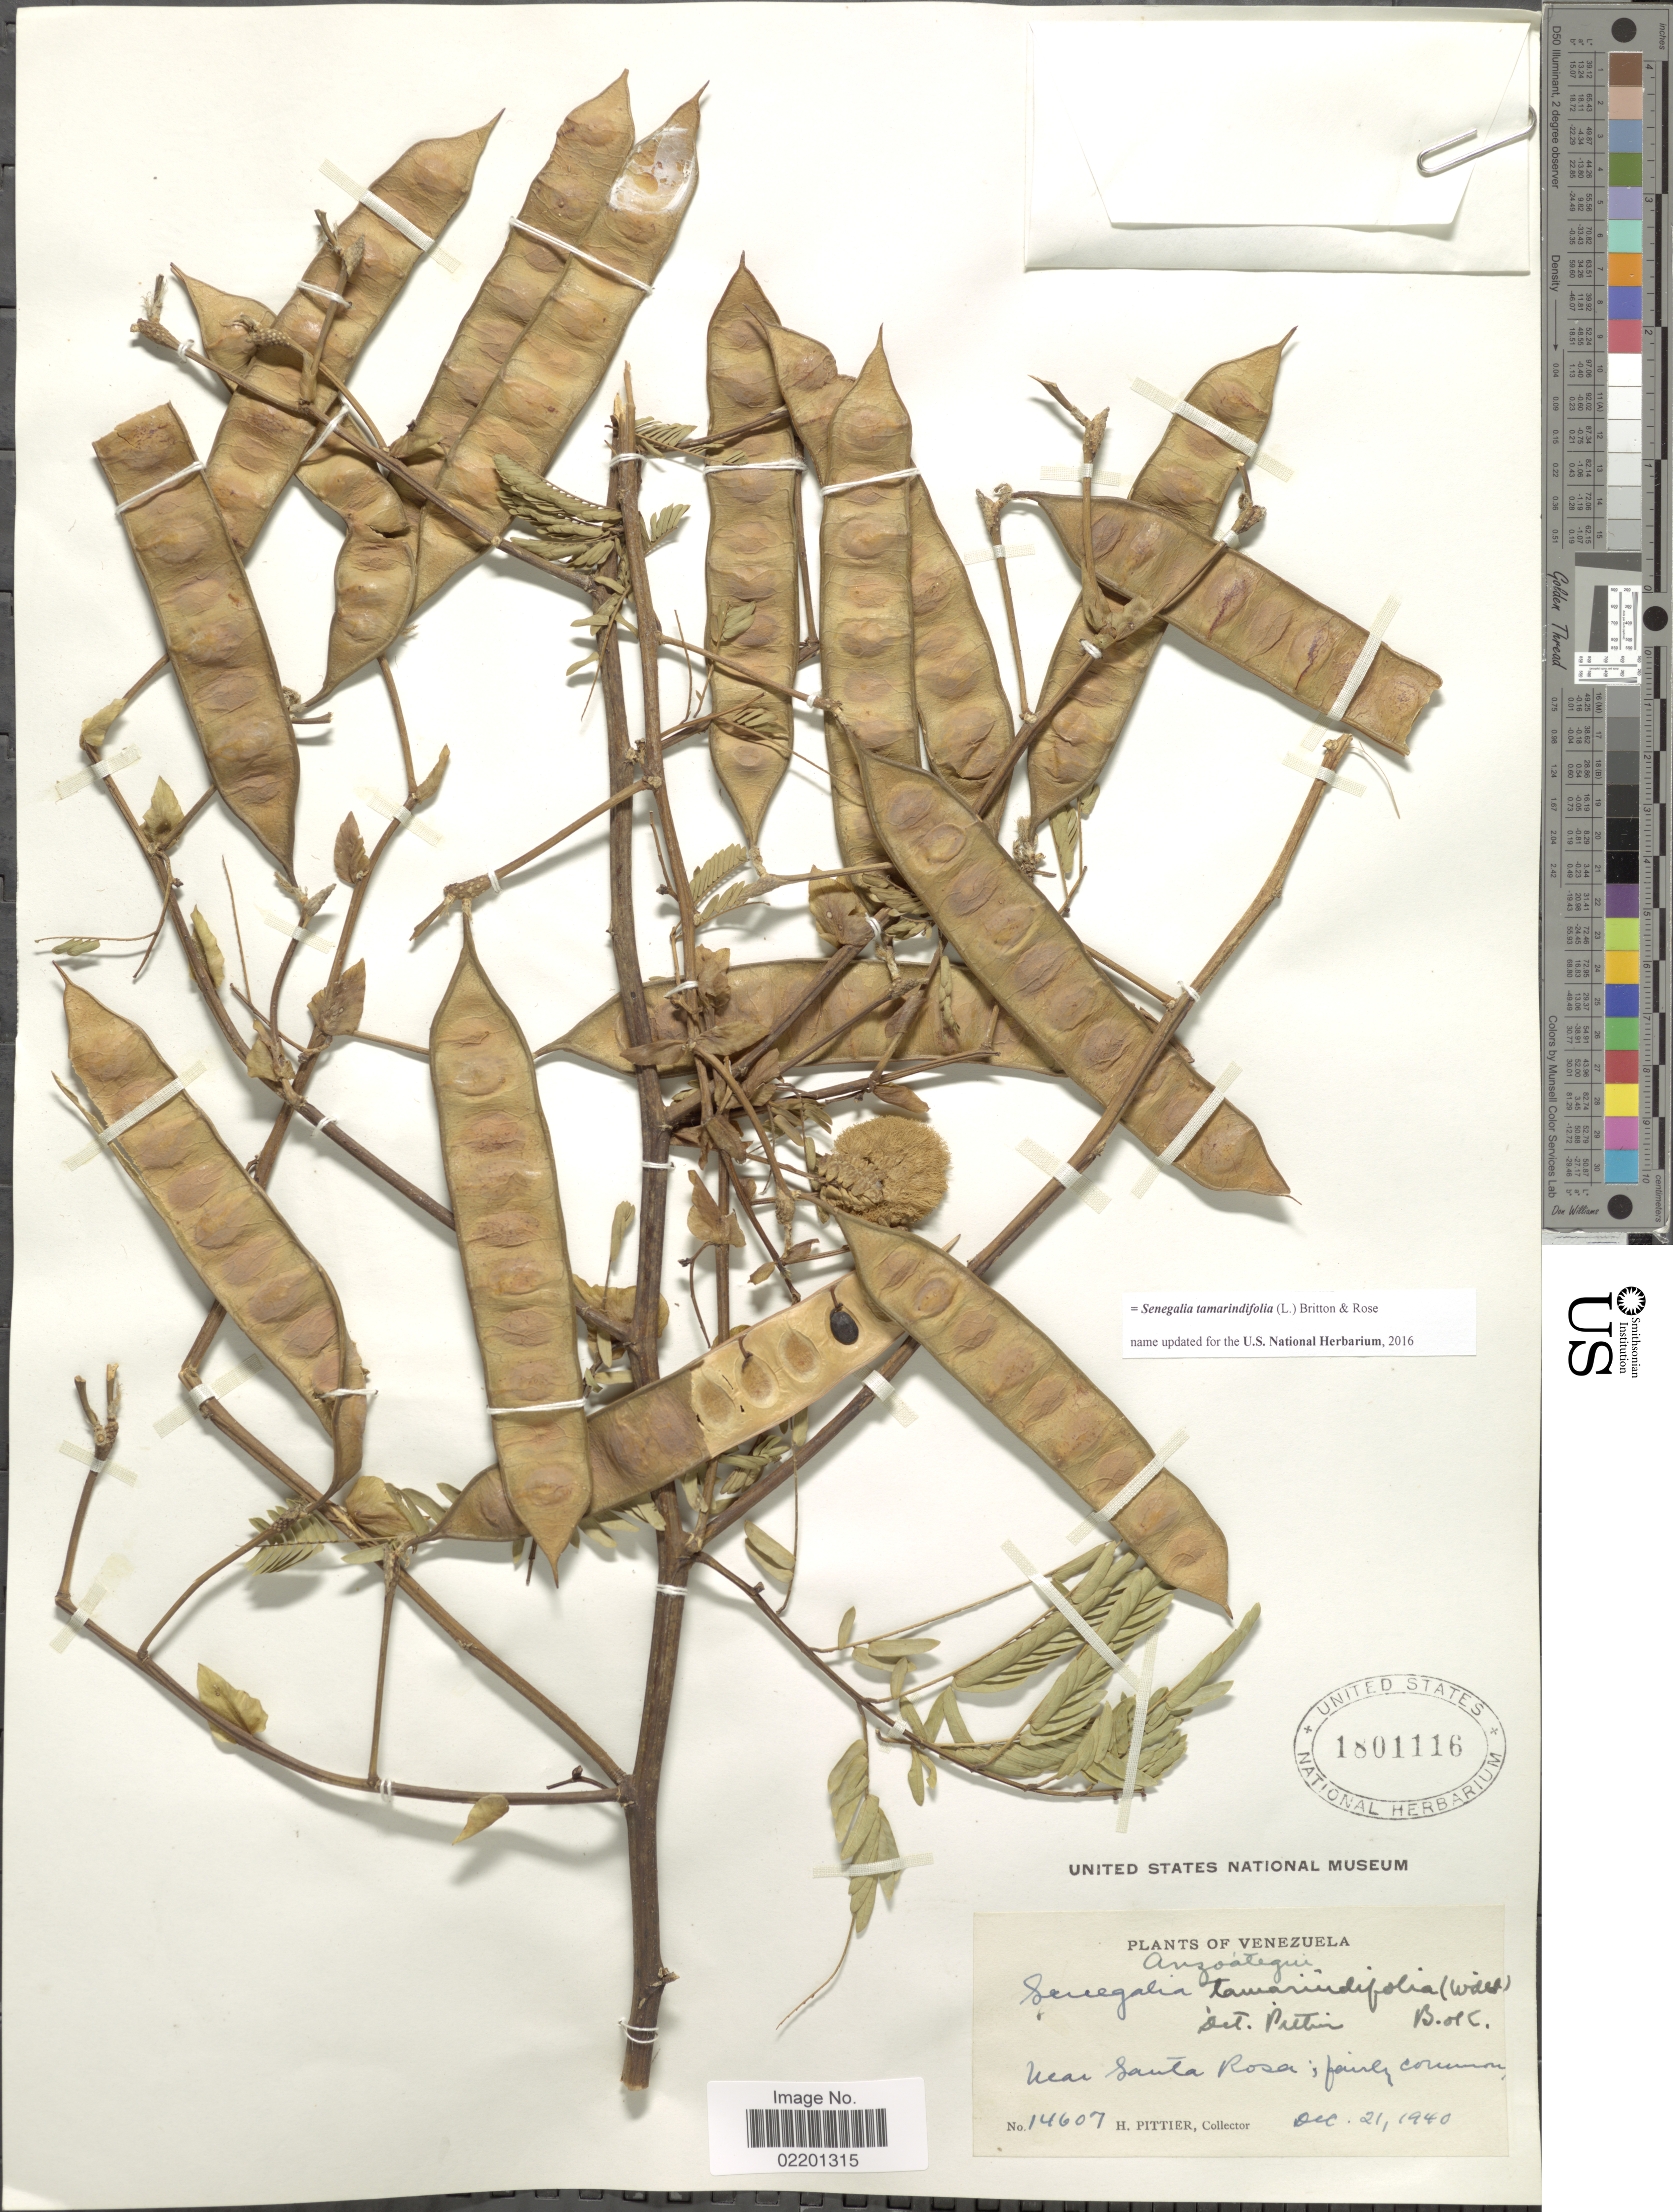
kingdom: Plantae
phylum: Tracheophyta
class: Magnoliopsida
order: Fabales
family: Fabaceae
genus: Senegalia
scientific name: Senegalia tamarindifolia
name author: (L.) Britton & Rose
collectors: H. F. Pittier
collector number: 14607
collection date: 1940-12-21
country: Venezuela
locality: Near Santa Rosa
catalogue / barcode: US 1801116